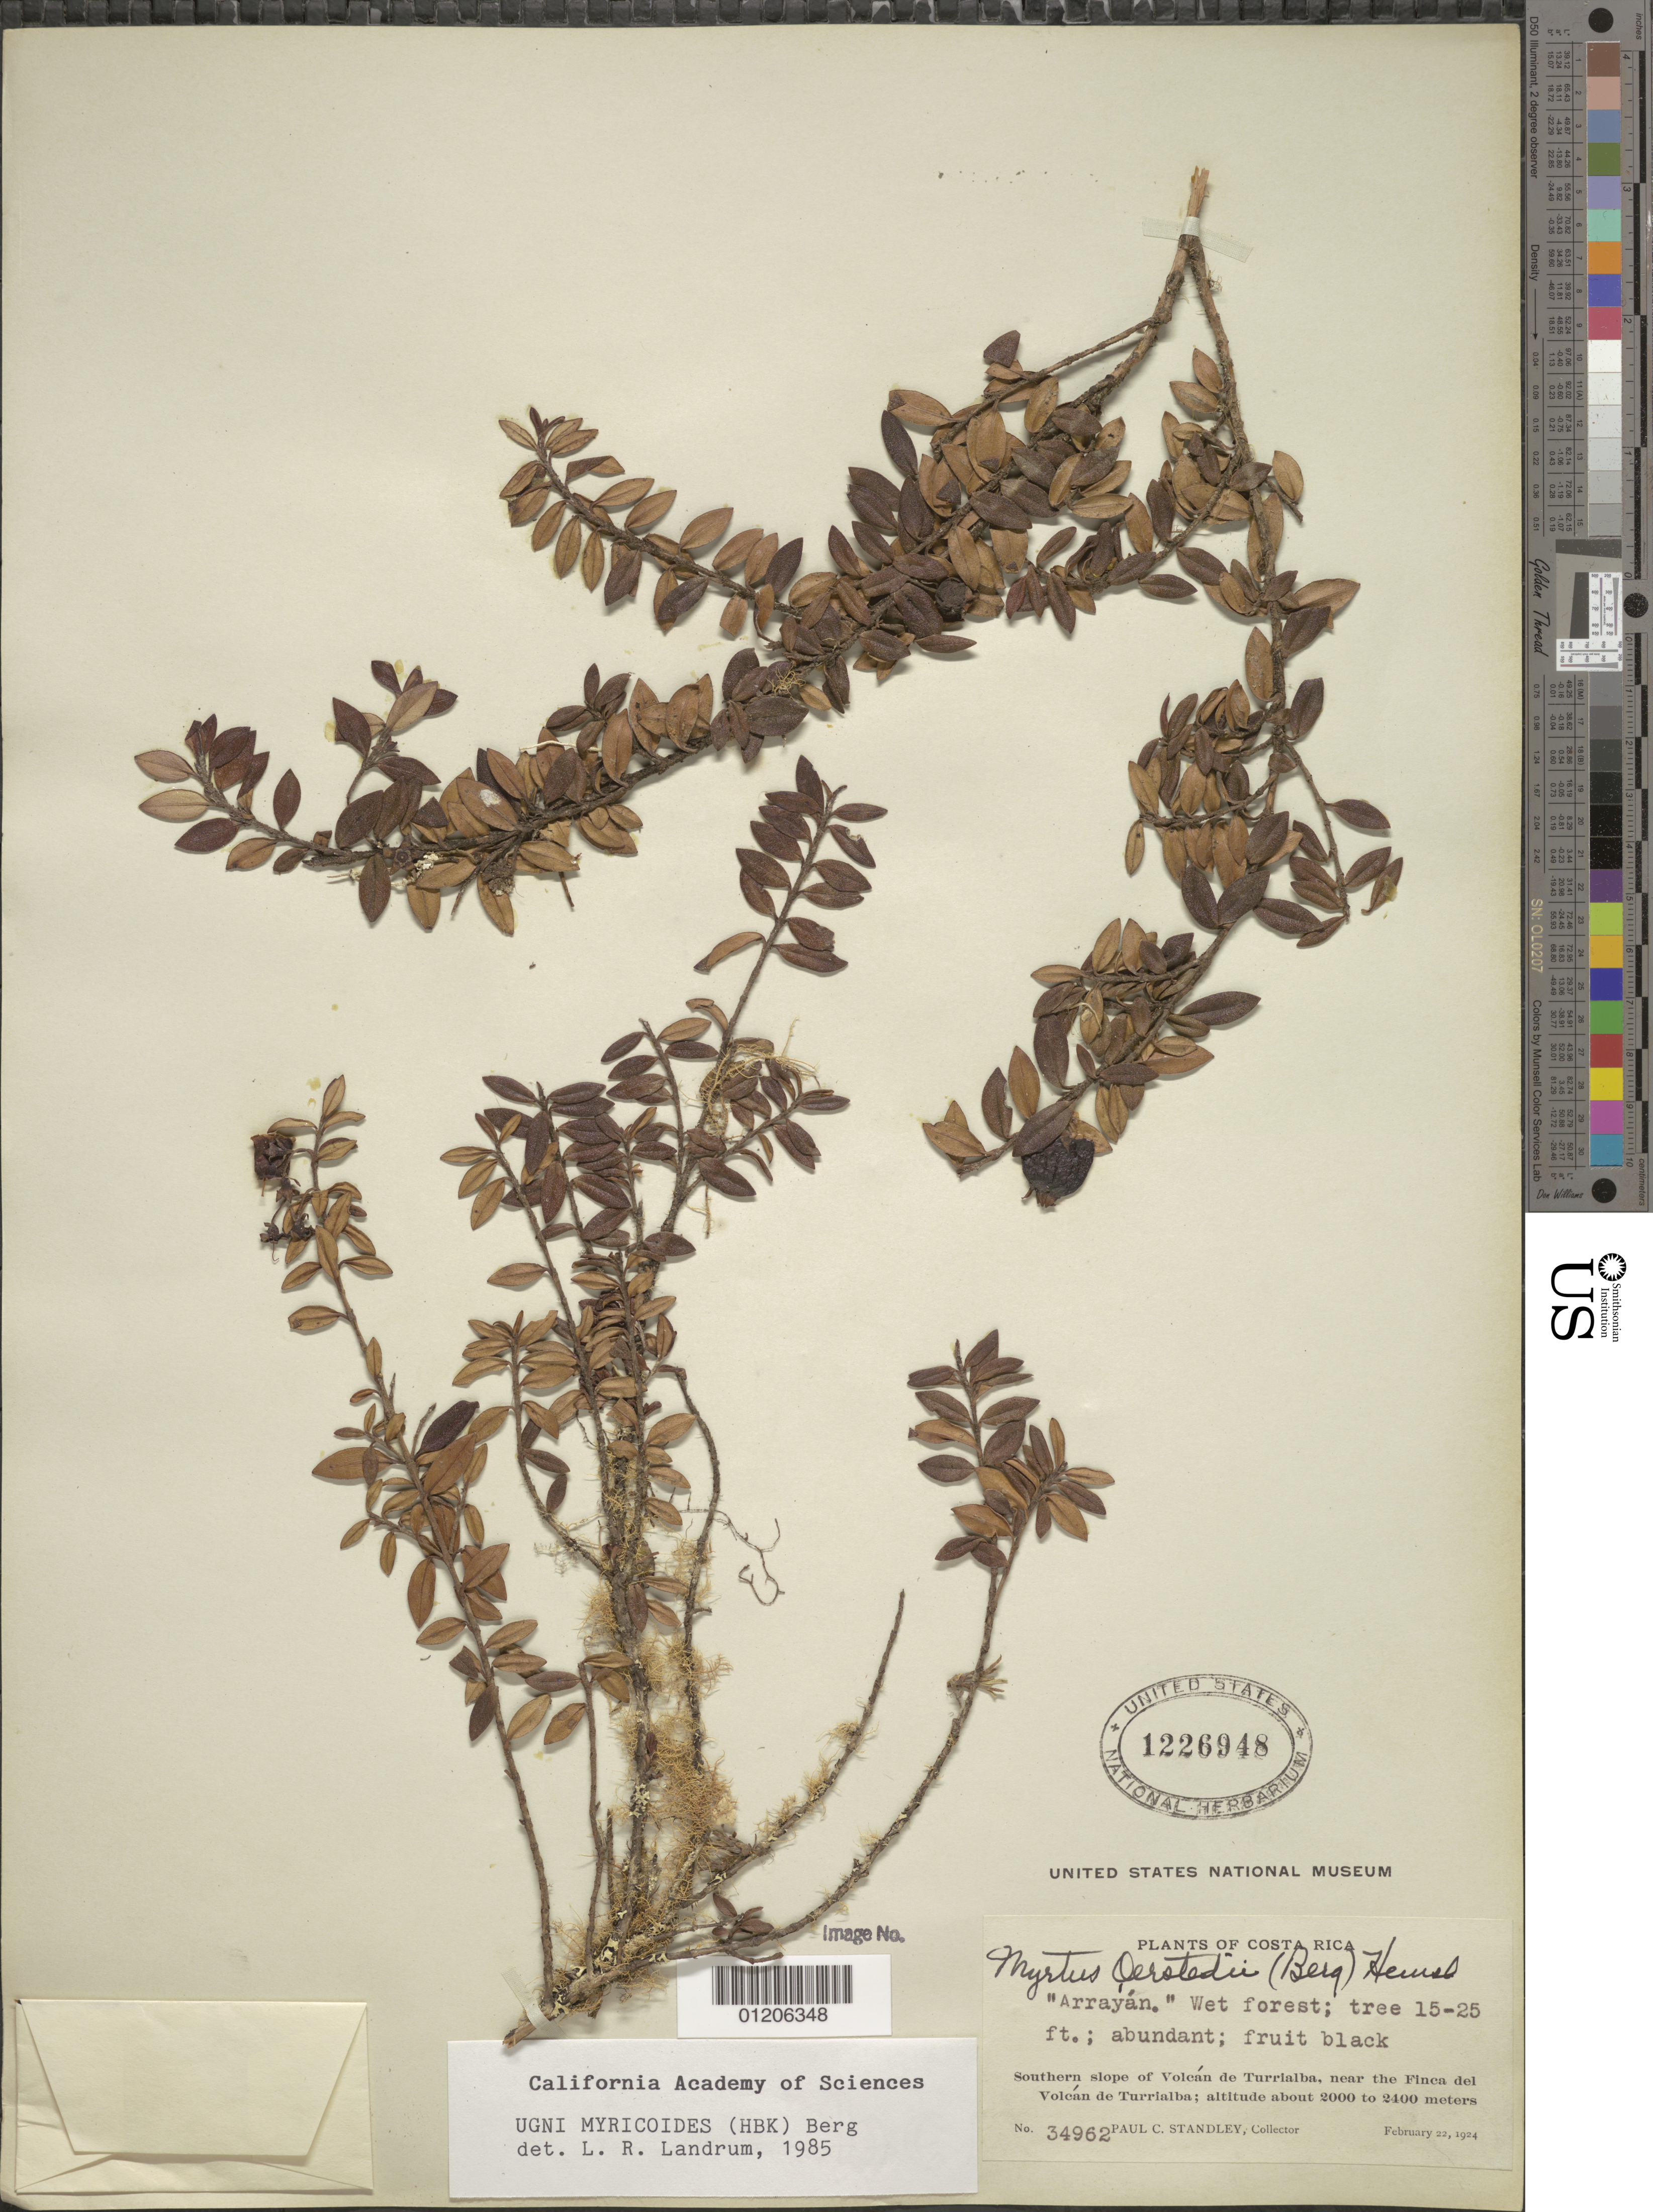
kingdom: Plantae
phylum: Tracheophyta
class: Magnoliopsida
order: Myrtales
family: Myrtaceae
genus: Ugni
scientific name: Ugni myricoides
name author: (Kunth) O. Berg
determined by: Landrum, L. R.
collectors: P. C. Standley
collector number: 34962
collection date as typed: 22 Feb 1924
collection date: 1924-02-22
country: Costa Rica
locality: S slope of Volcan de Turrialba, near the Finca del Volcan de Turrialba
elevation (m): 2000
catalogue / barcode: US 1226948